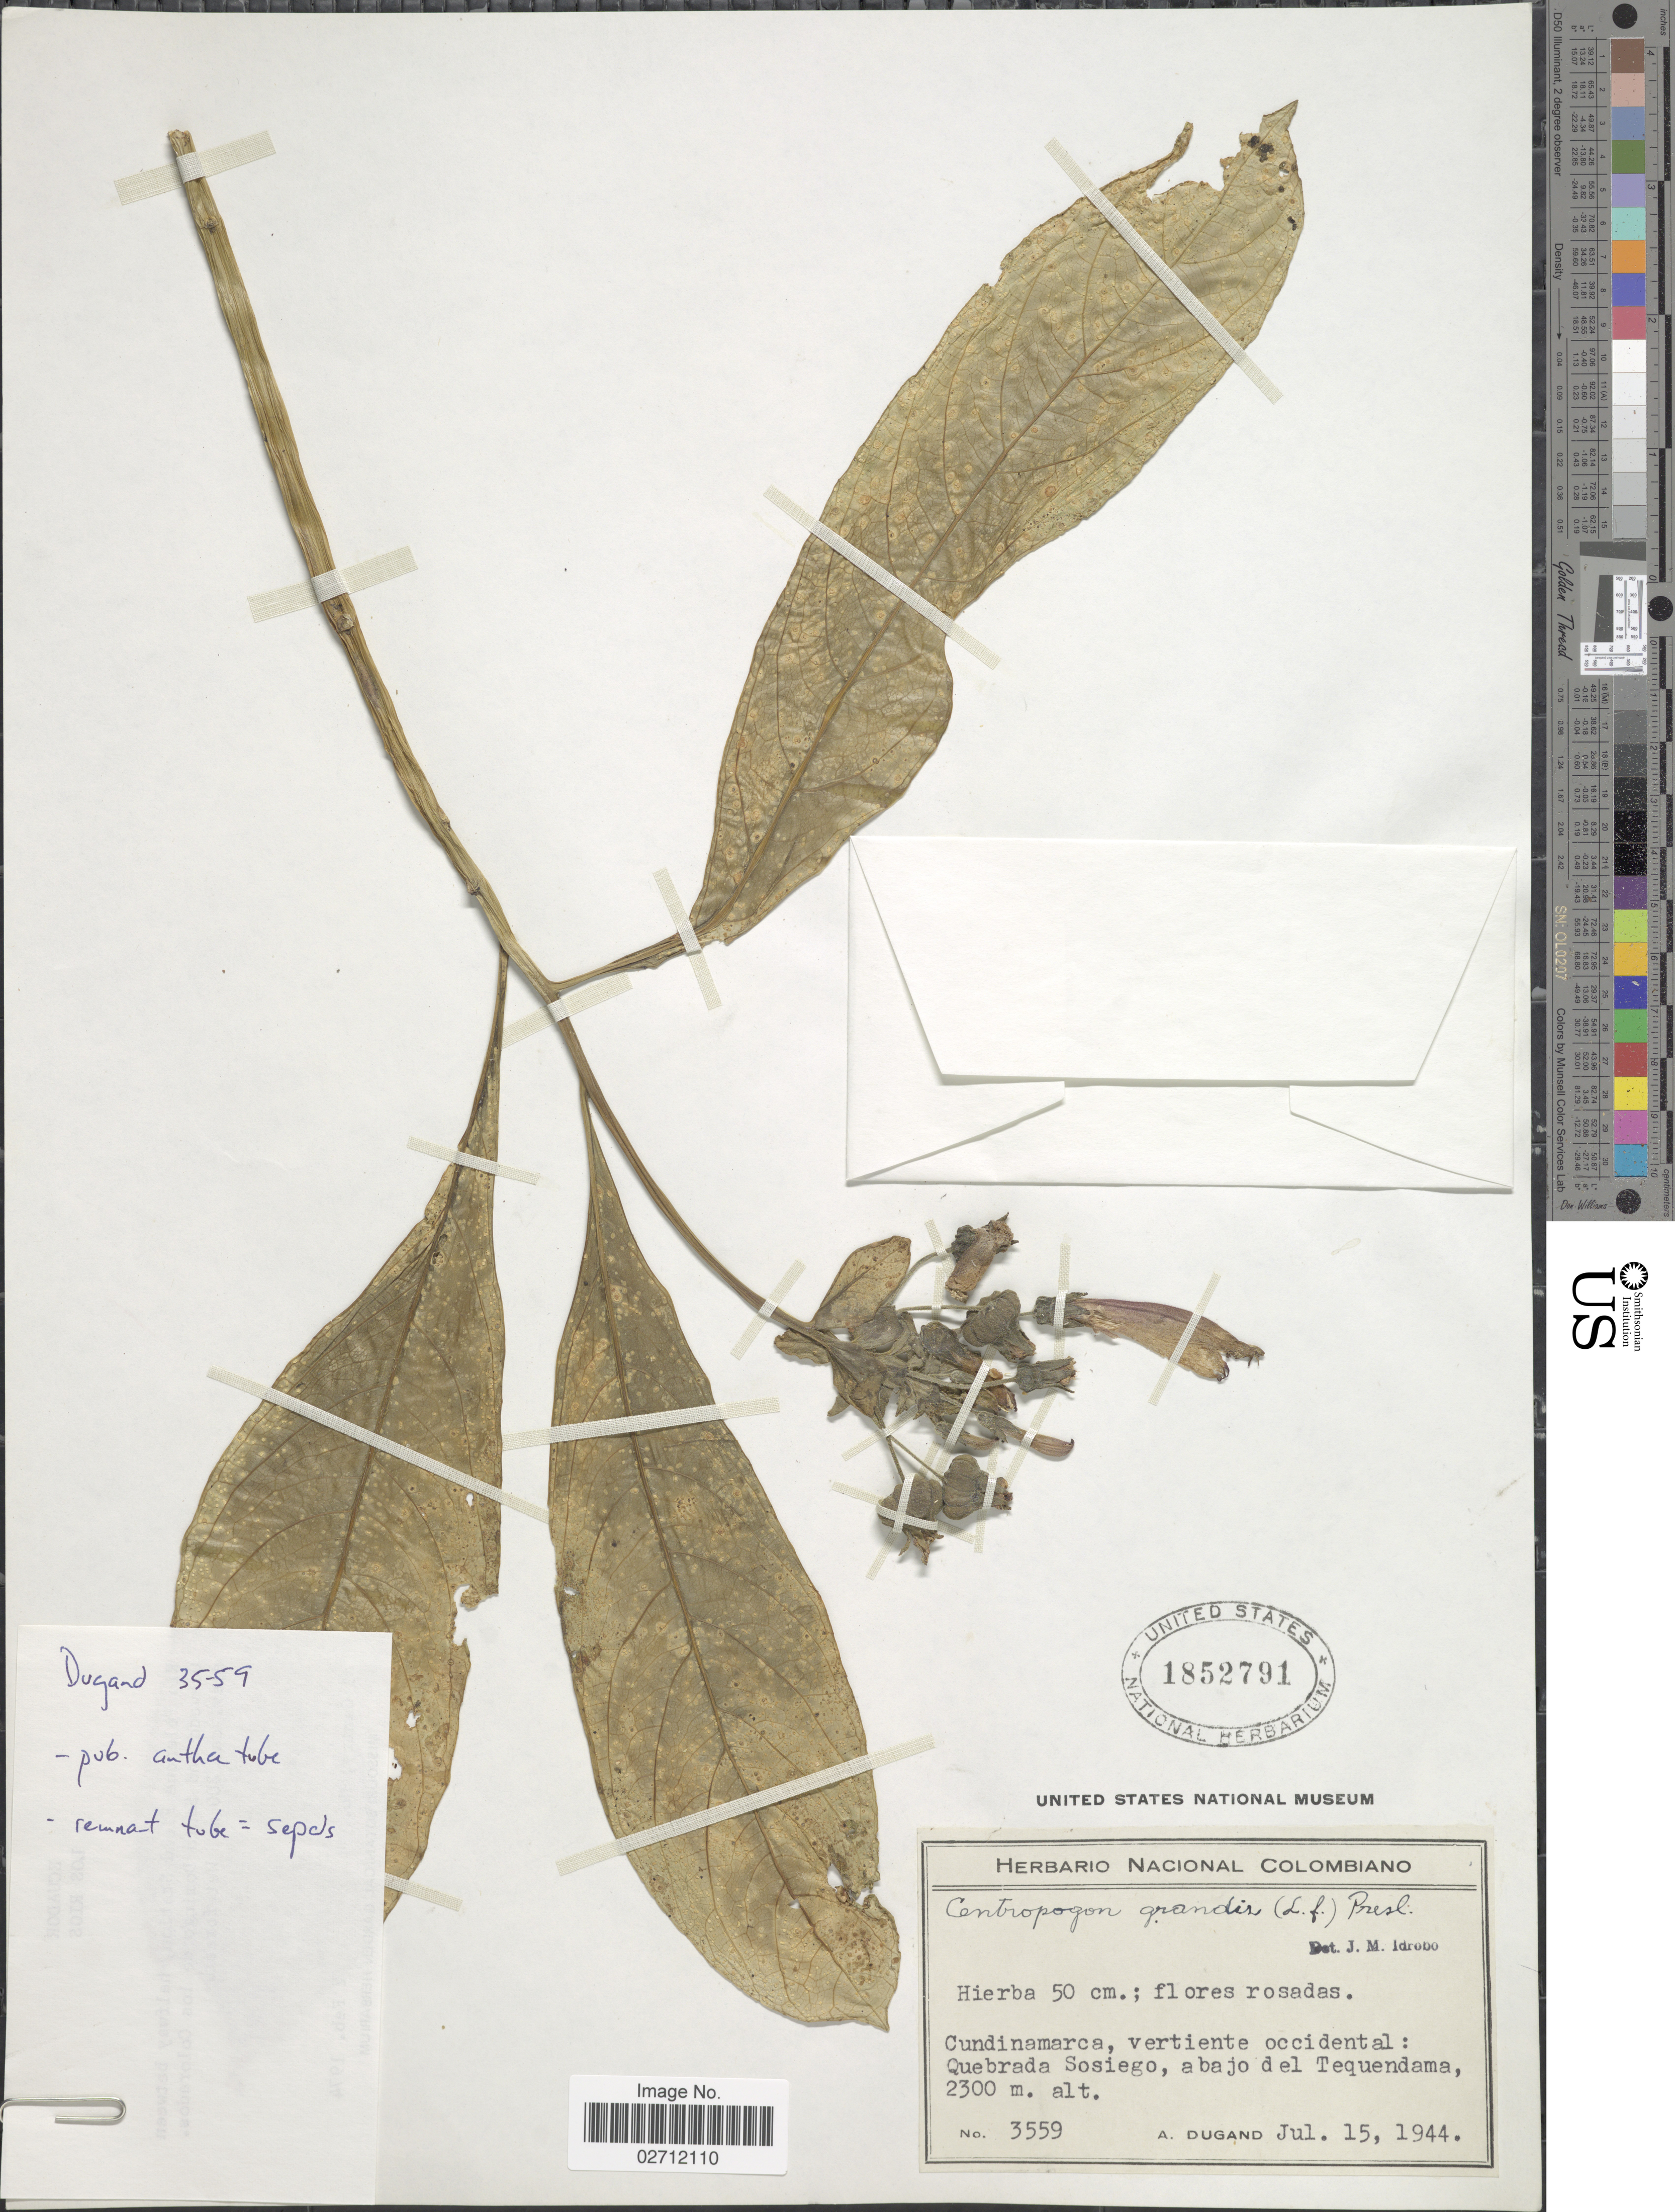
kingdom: Plantae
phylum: Tracheophyta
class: Magnoliopsida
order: Asterales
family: Campanulaceae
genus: Centropogon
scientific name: Centropogon grandis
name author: (L. f.) C. Presl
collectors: A. Dugand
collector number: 3559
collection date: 1944-07-15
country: Colombia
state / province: Cundinamarca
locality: Vertiente occidental: Quebrada Sosiego, abajo del Tequendama.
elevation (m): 2300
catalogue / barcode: US 1852791